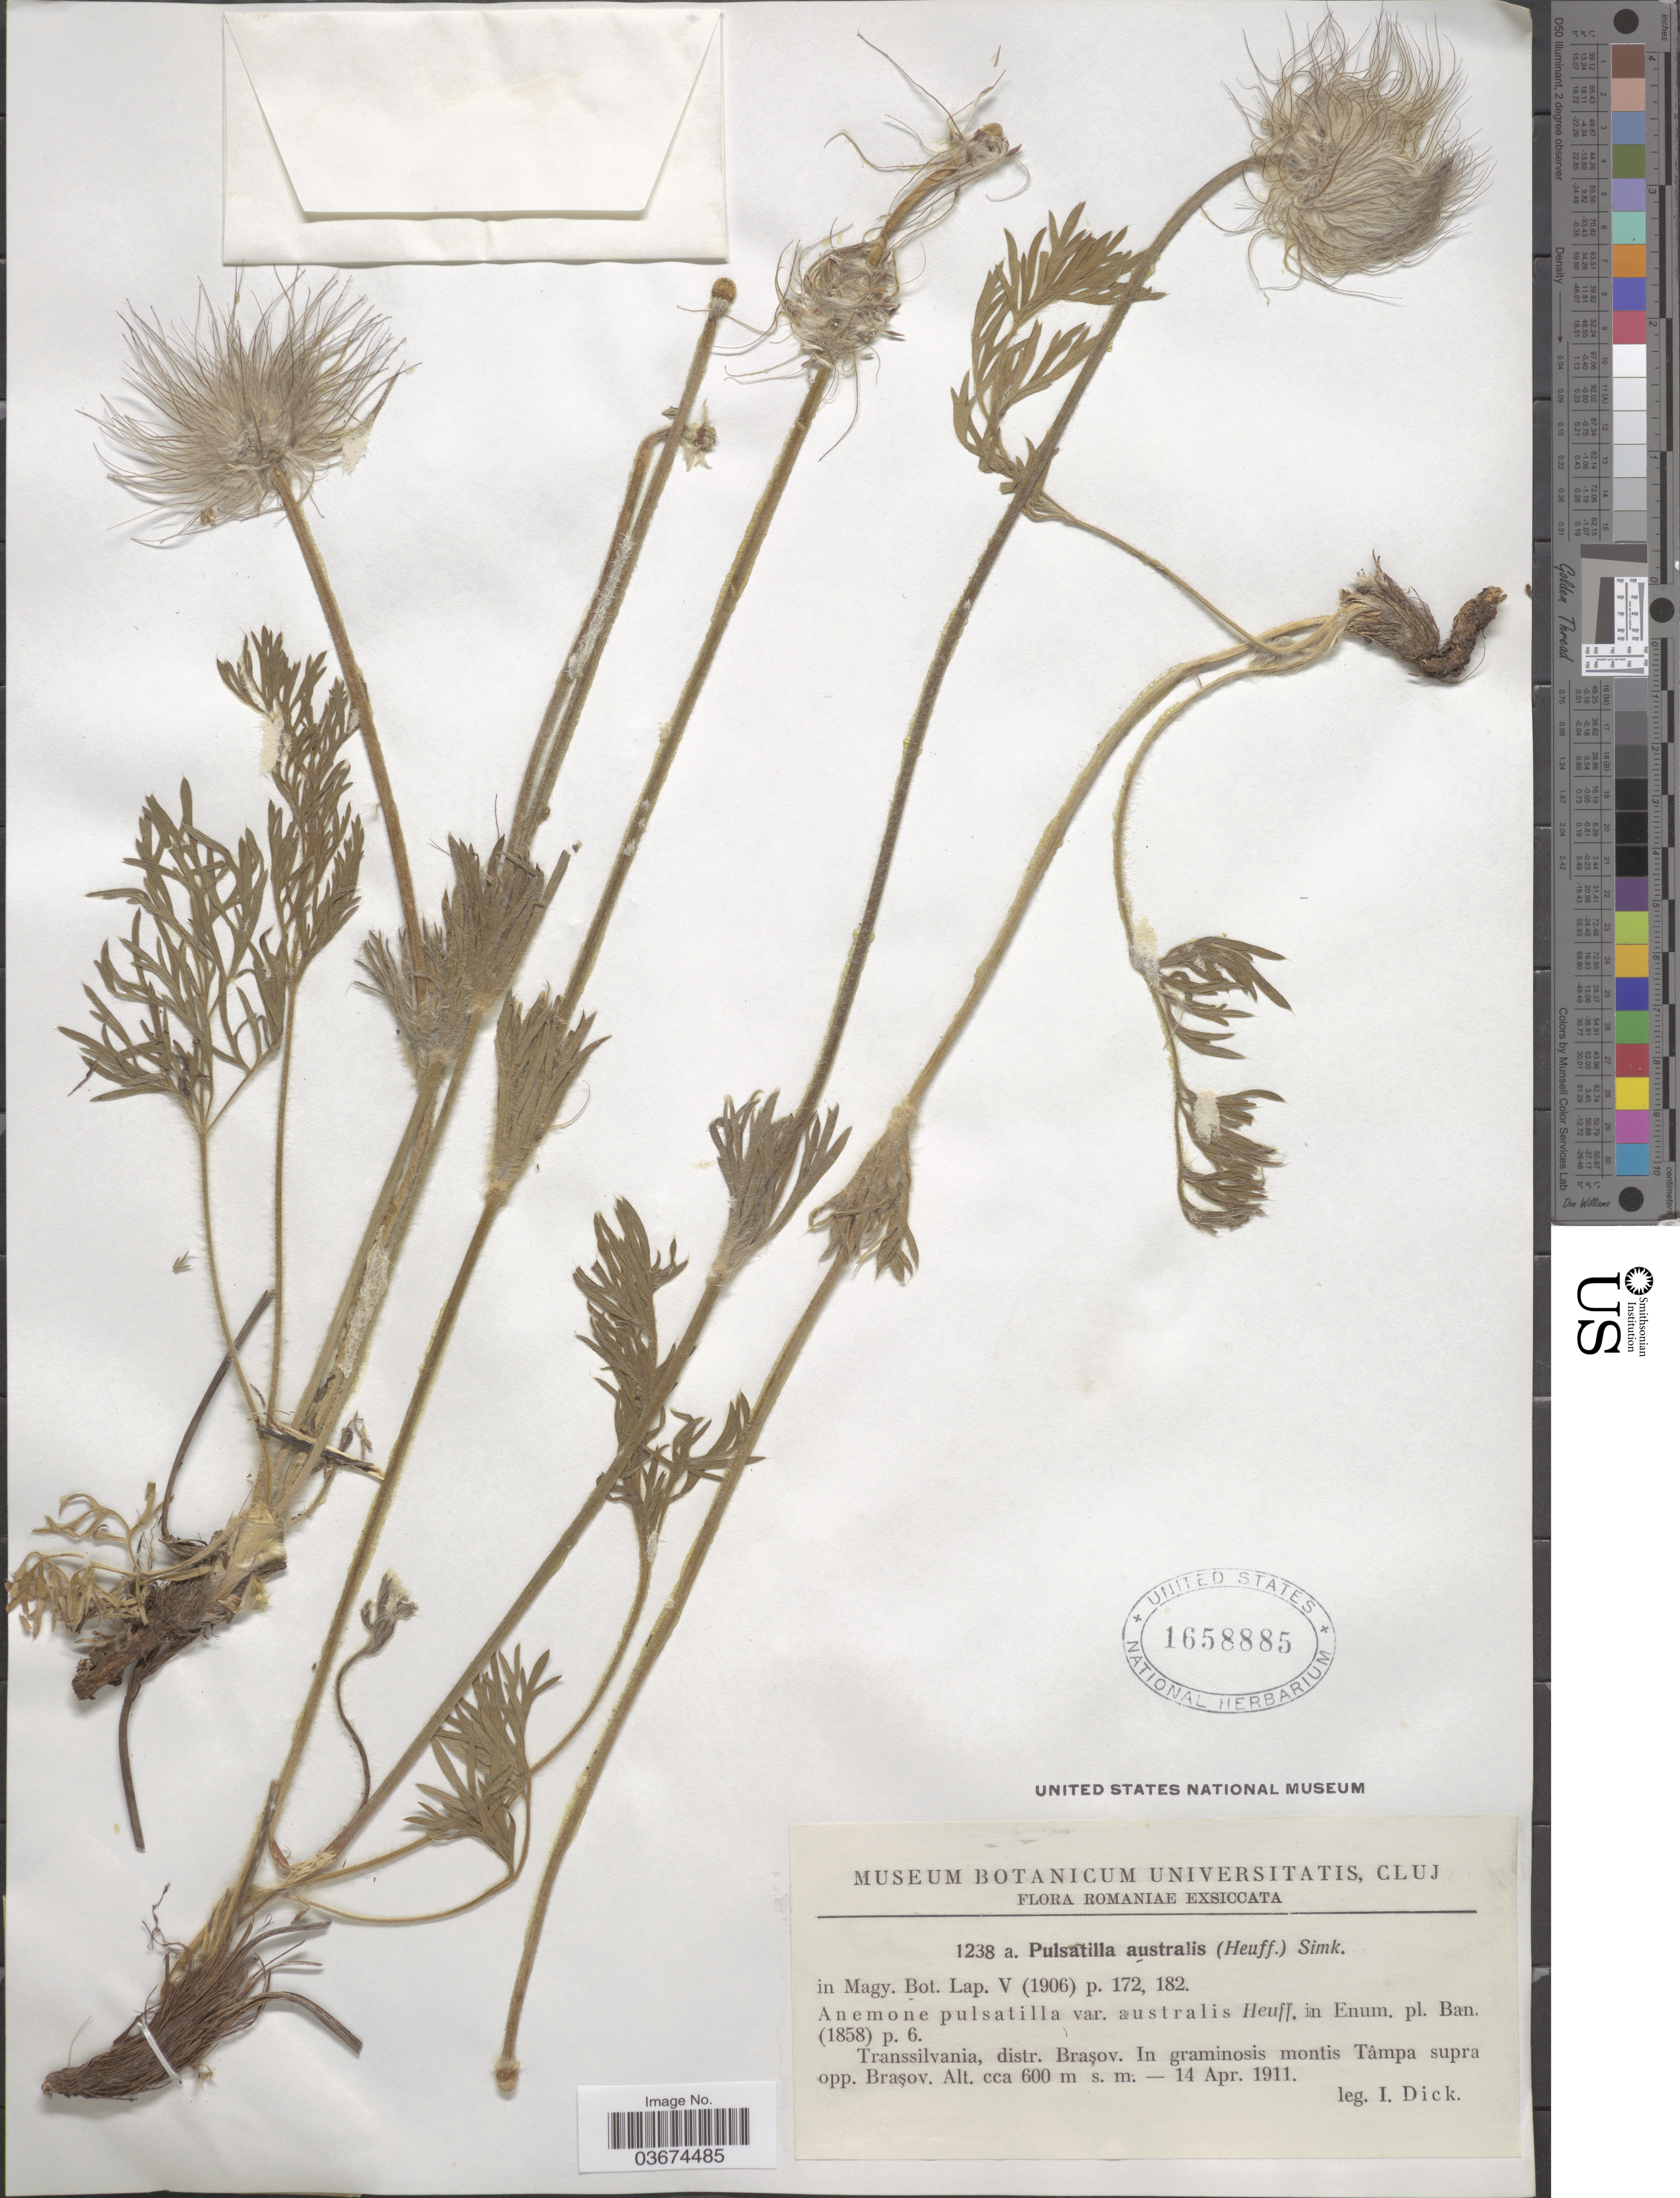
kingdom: Plantae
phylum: Tracheophyta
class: Magnoliopsida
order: Ranunculales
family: Ranunculaceae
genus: Pulsatilla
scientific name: Pulsatilla australis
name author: (Heuff.) Soó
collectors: I. Dick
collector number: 128a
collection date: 1911-04-14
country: Romania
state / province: Brasov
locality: Transsilvania, distr. Braşov. In graminosis montis Tâmpa supra opp. Braşov.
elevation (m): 600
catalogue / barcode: US 1658885